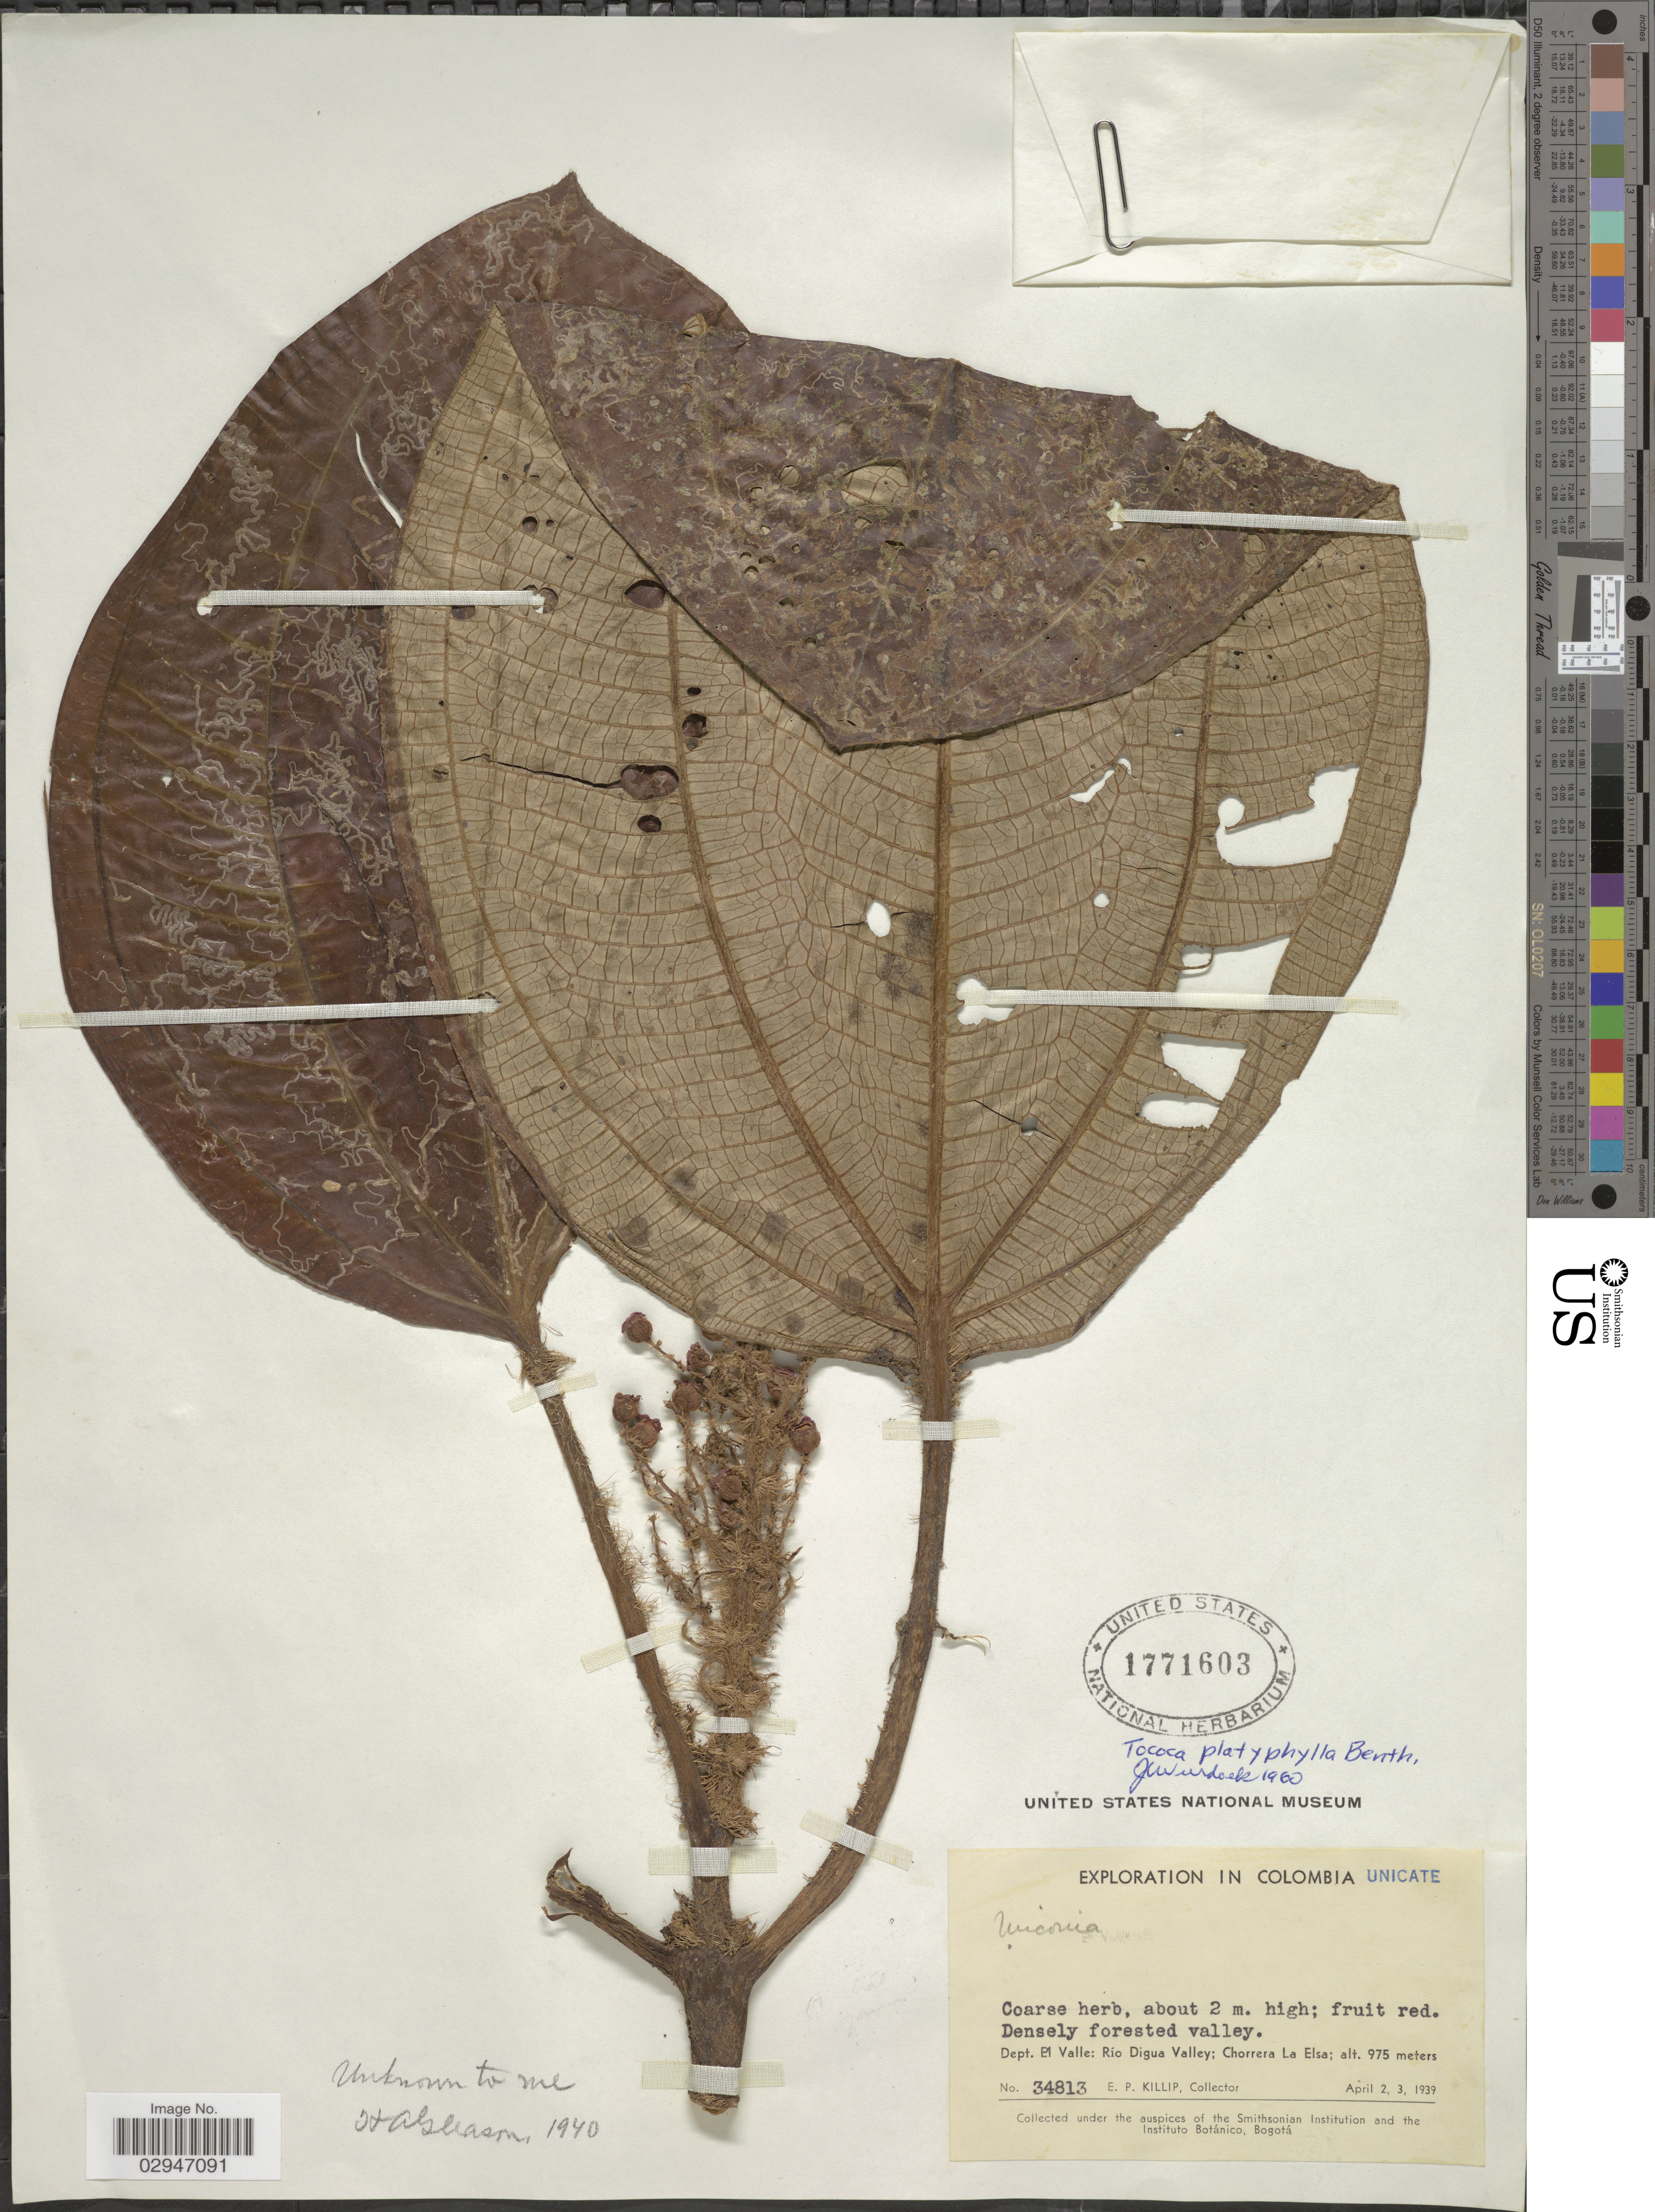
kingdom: Plantae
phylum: Tracheophyta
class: Magnoliopsida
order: Myrtales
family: Melastomataceae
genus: Tococa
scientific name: Tococa platyphylla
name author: Benth.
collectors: E. P. Killip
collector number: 34813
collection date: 1939-04-02/1939-04-03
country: Colombia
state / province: Valle del Cauca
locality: Dept. El Valle: Río Digua Valley; Chorrera La Elsa.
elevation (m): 975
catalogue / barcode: US 1771603